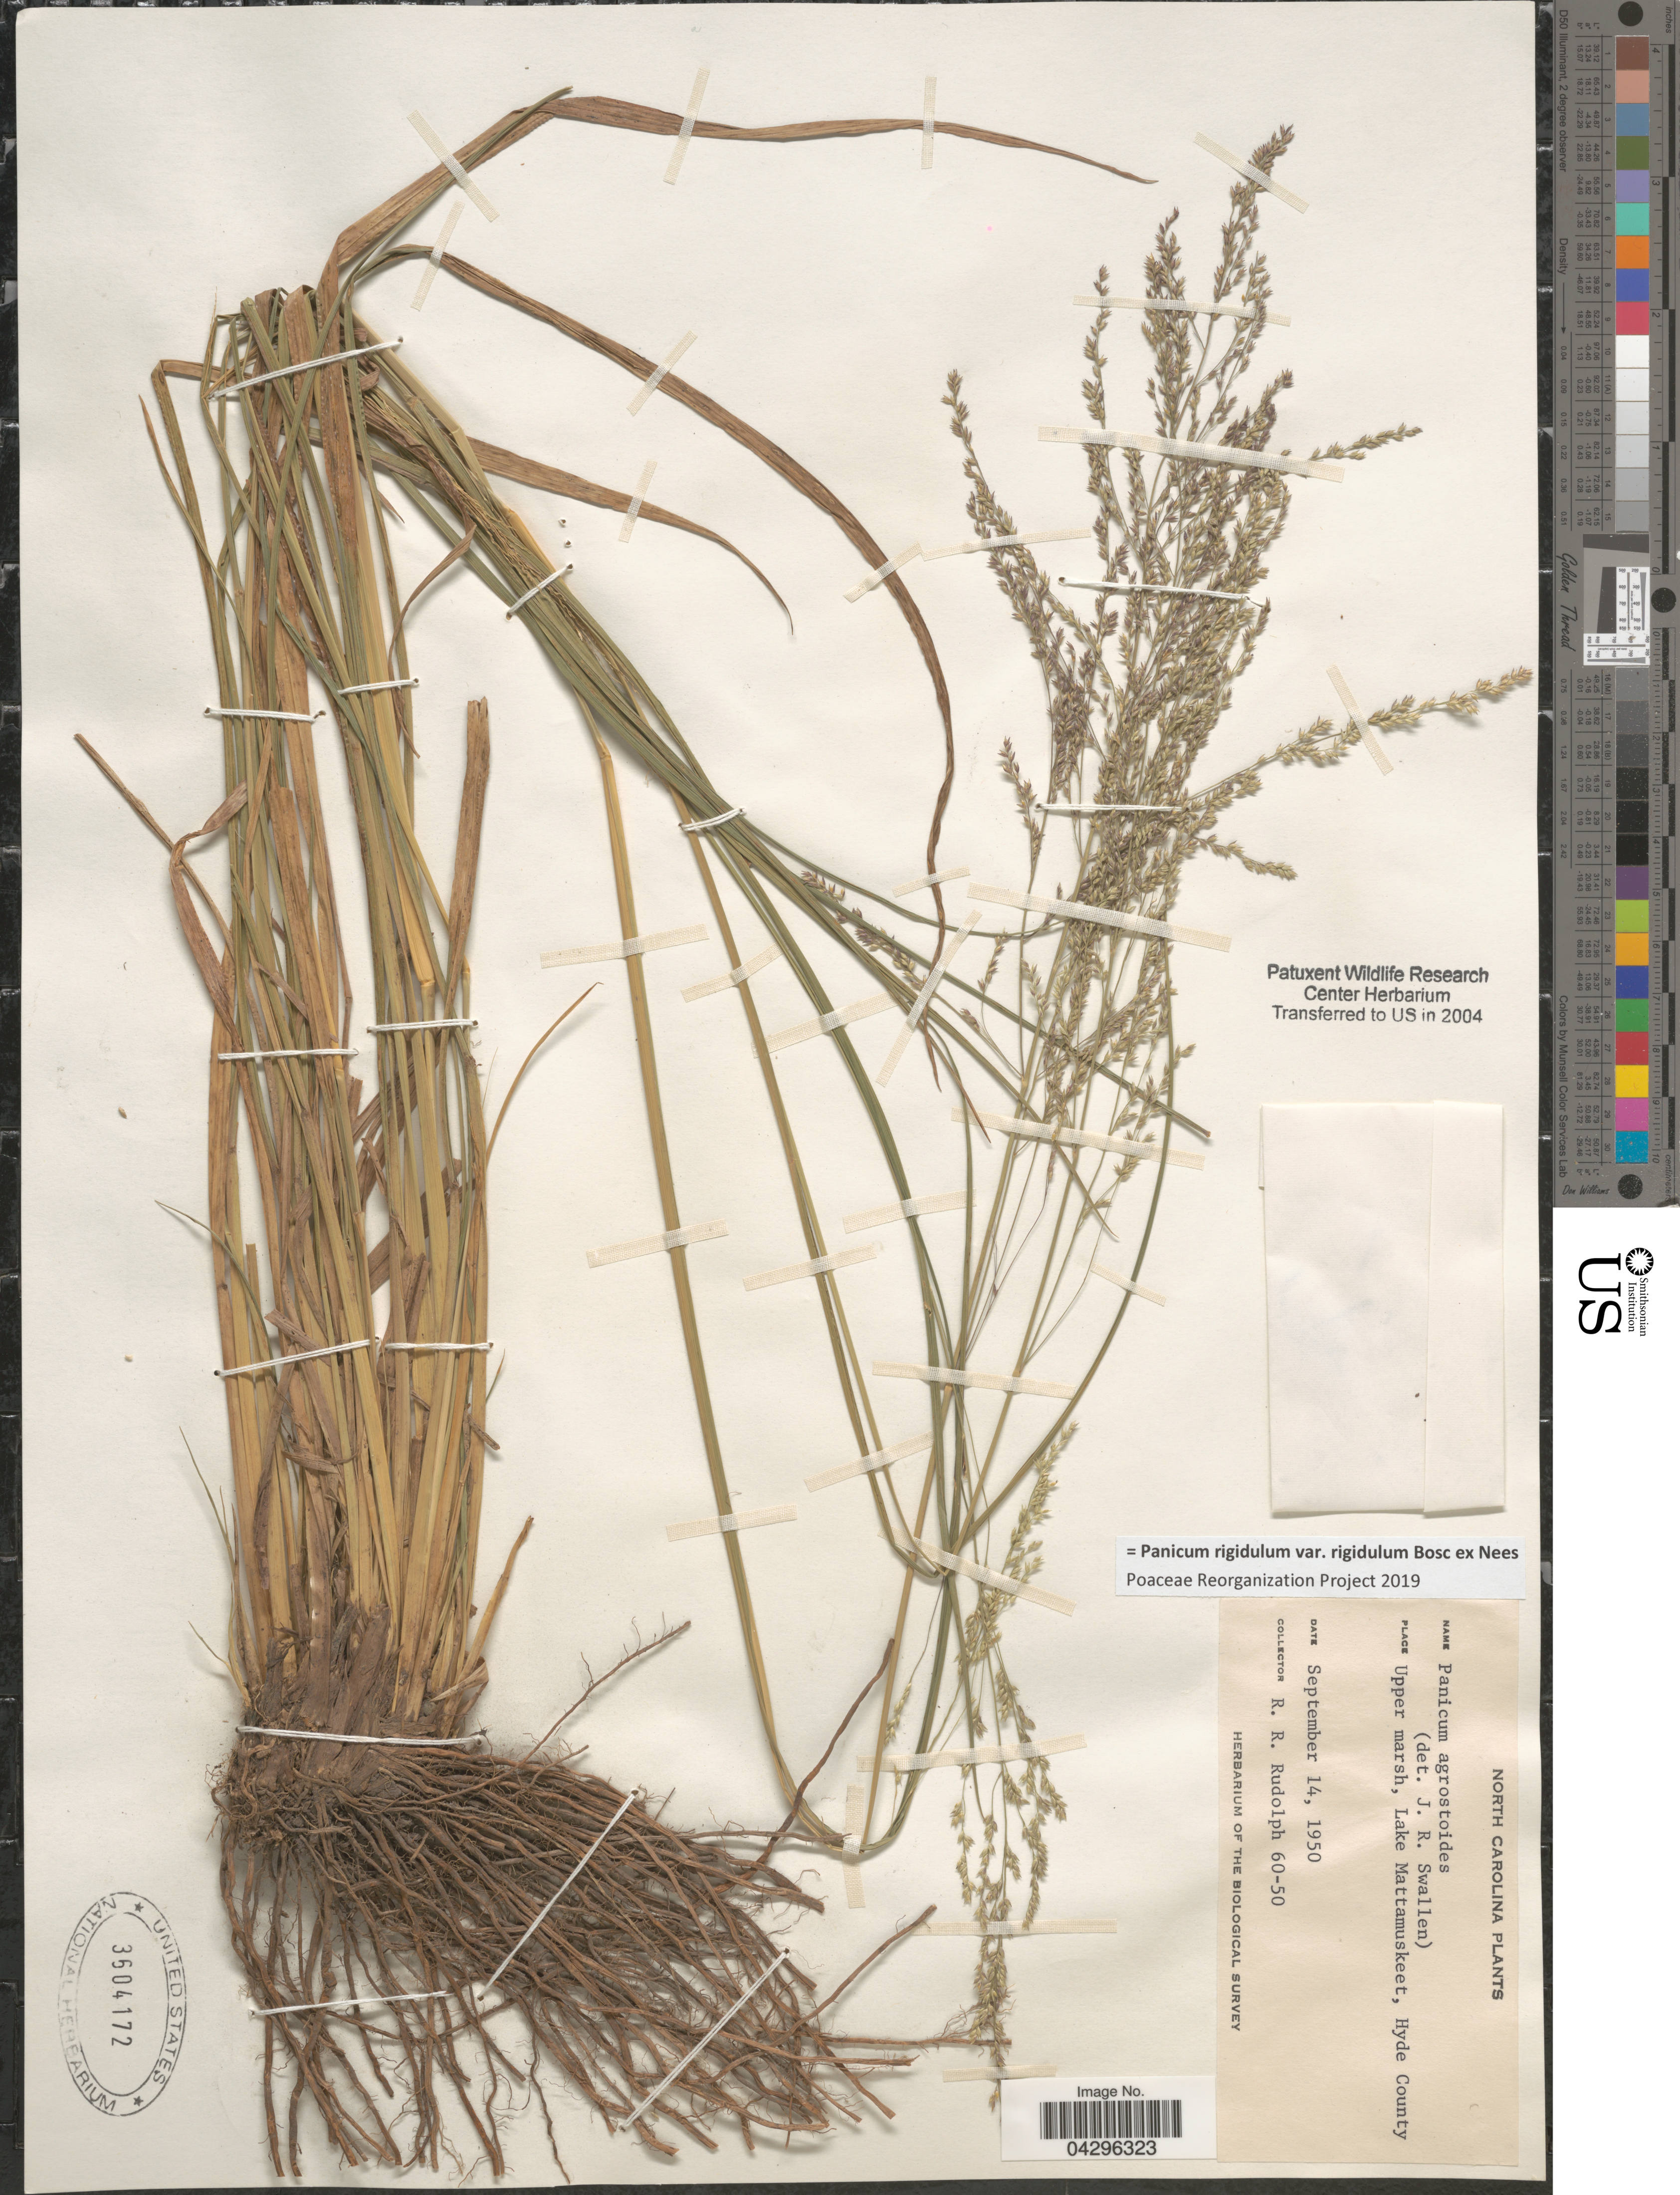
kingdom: Plantae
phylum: Tracheophyta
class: Liliopsida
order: Poales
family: Poaceae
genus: Panicum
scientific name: Panicum rigidulum var. rigidulum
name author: Bosc ex Nees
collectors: R. Rudolph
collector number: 60-50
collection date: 1950-09-14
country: United States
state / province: North Carolina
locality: Upper marsh, Lake Mattamuskeet, Hyde County.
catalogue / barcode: US 3604172